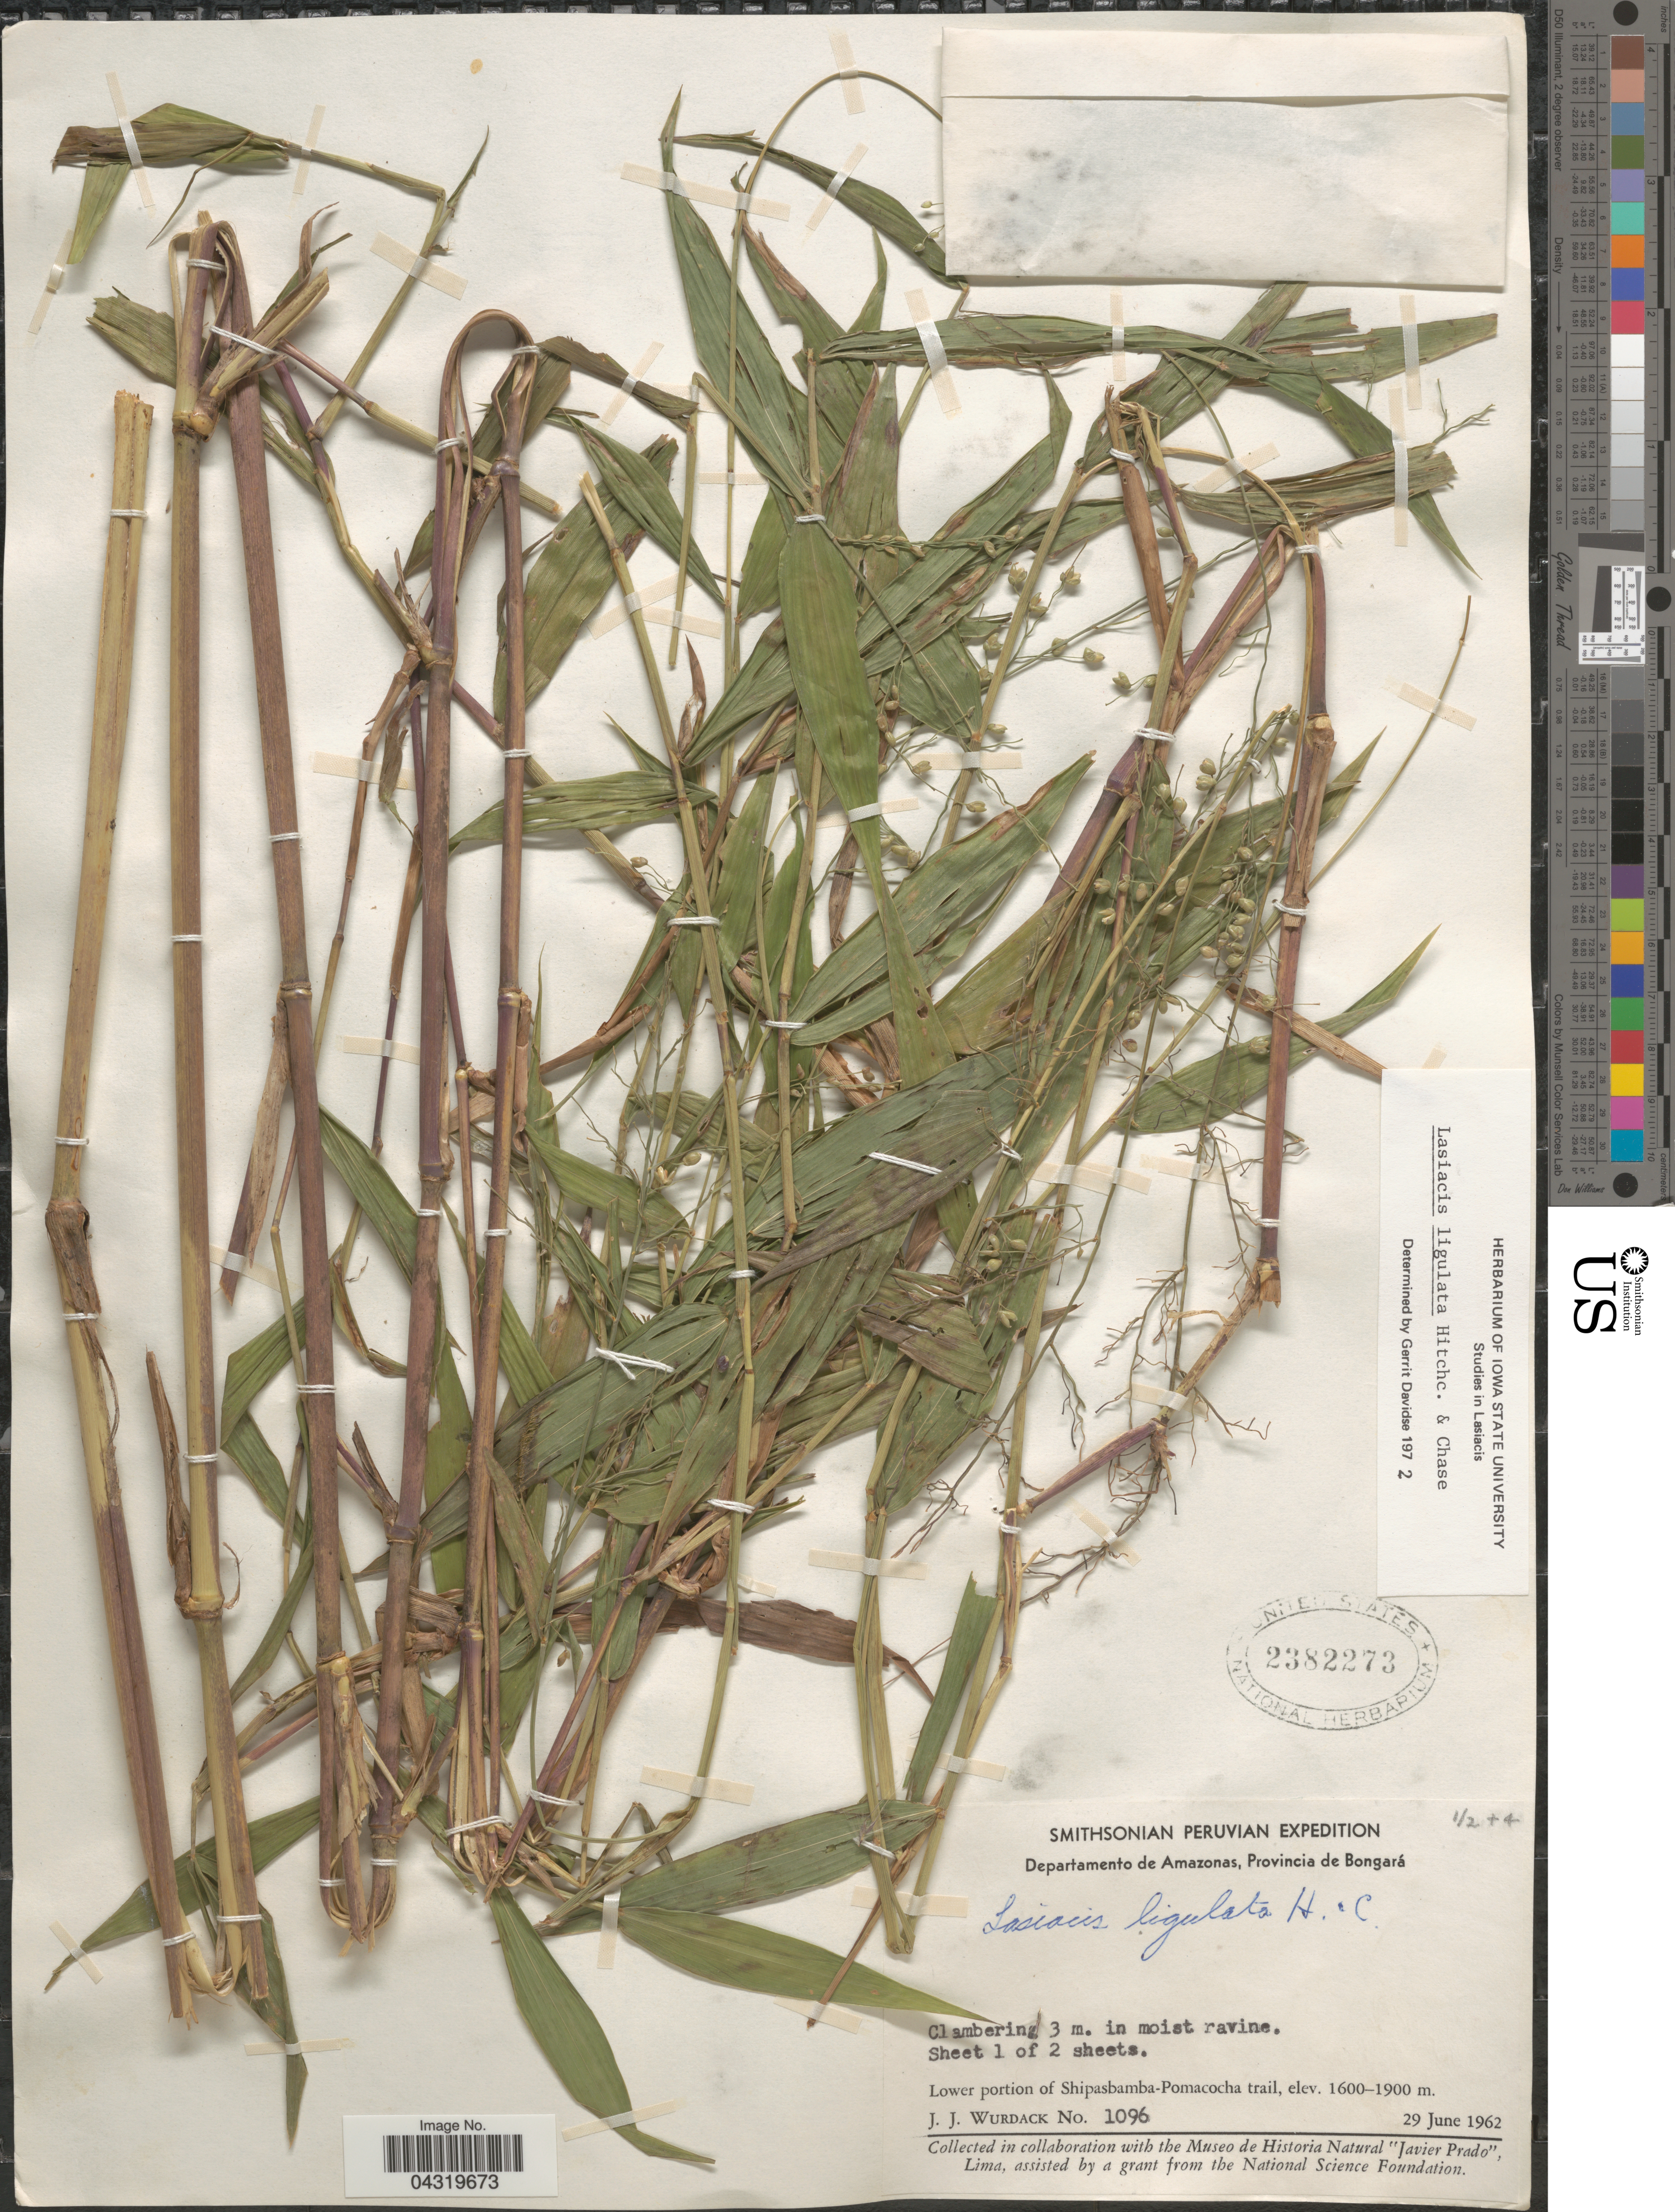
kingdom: Plantae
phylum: Tracheophyta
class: Liliopsida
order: Poales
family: Poaceae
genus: Lasiacis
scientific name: Lasiacis ligulata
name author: Hitchc. & Chase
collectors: J. J. Wurdack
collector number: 1096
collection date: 1962-06-29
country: Peru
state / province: Amazonas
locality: Smithsonian Peruvian Expedition. Departamento de Amazonas, Provincia de Bongará. Lower portion of Shipasbamba-Pomacocha trail.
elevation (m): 1600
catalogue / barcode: US 2382273